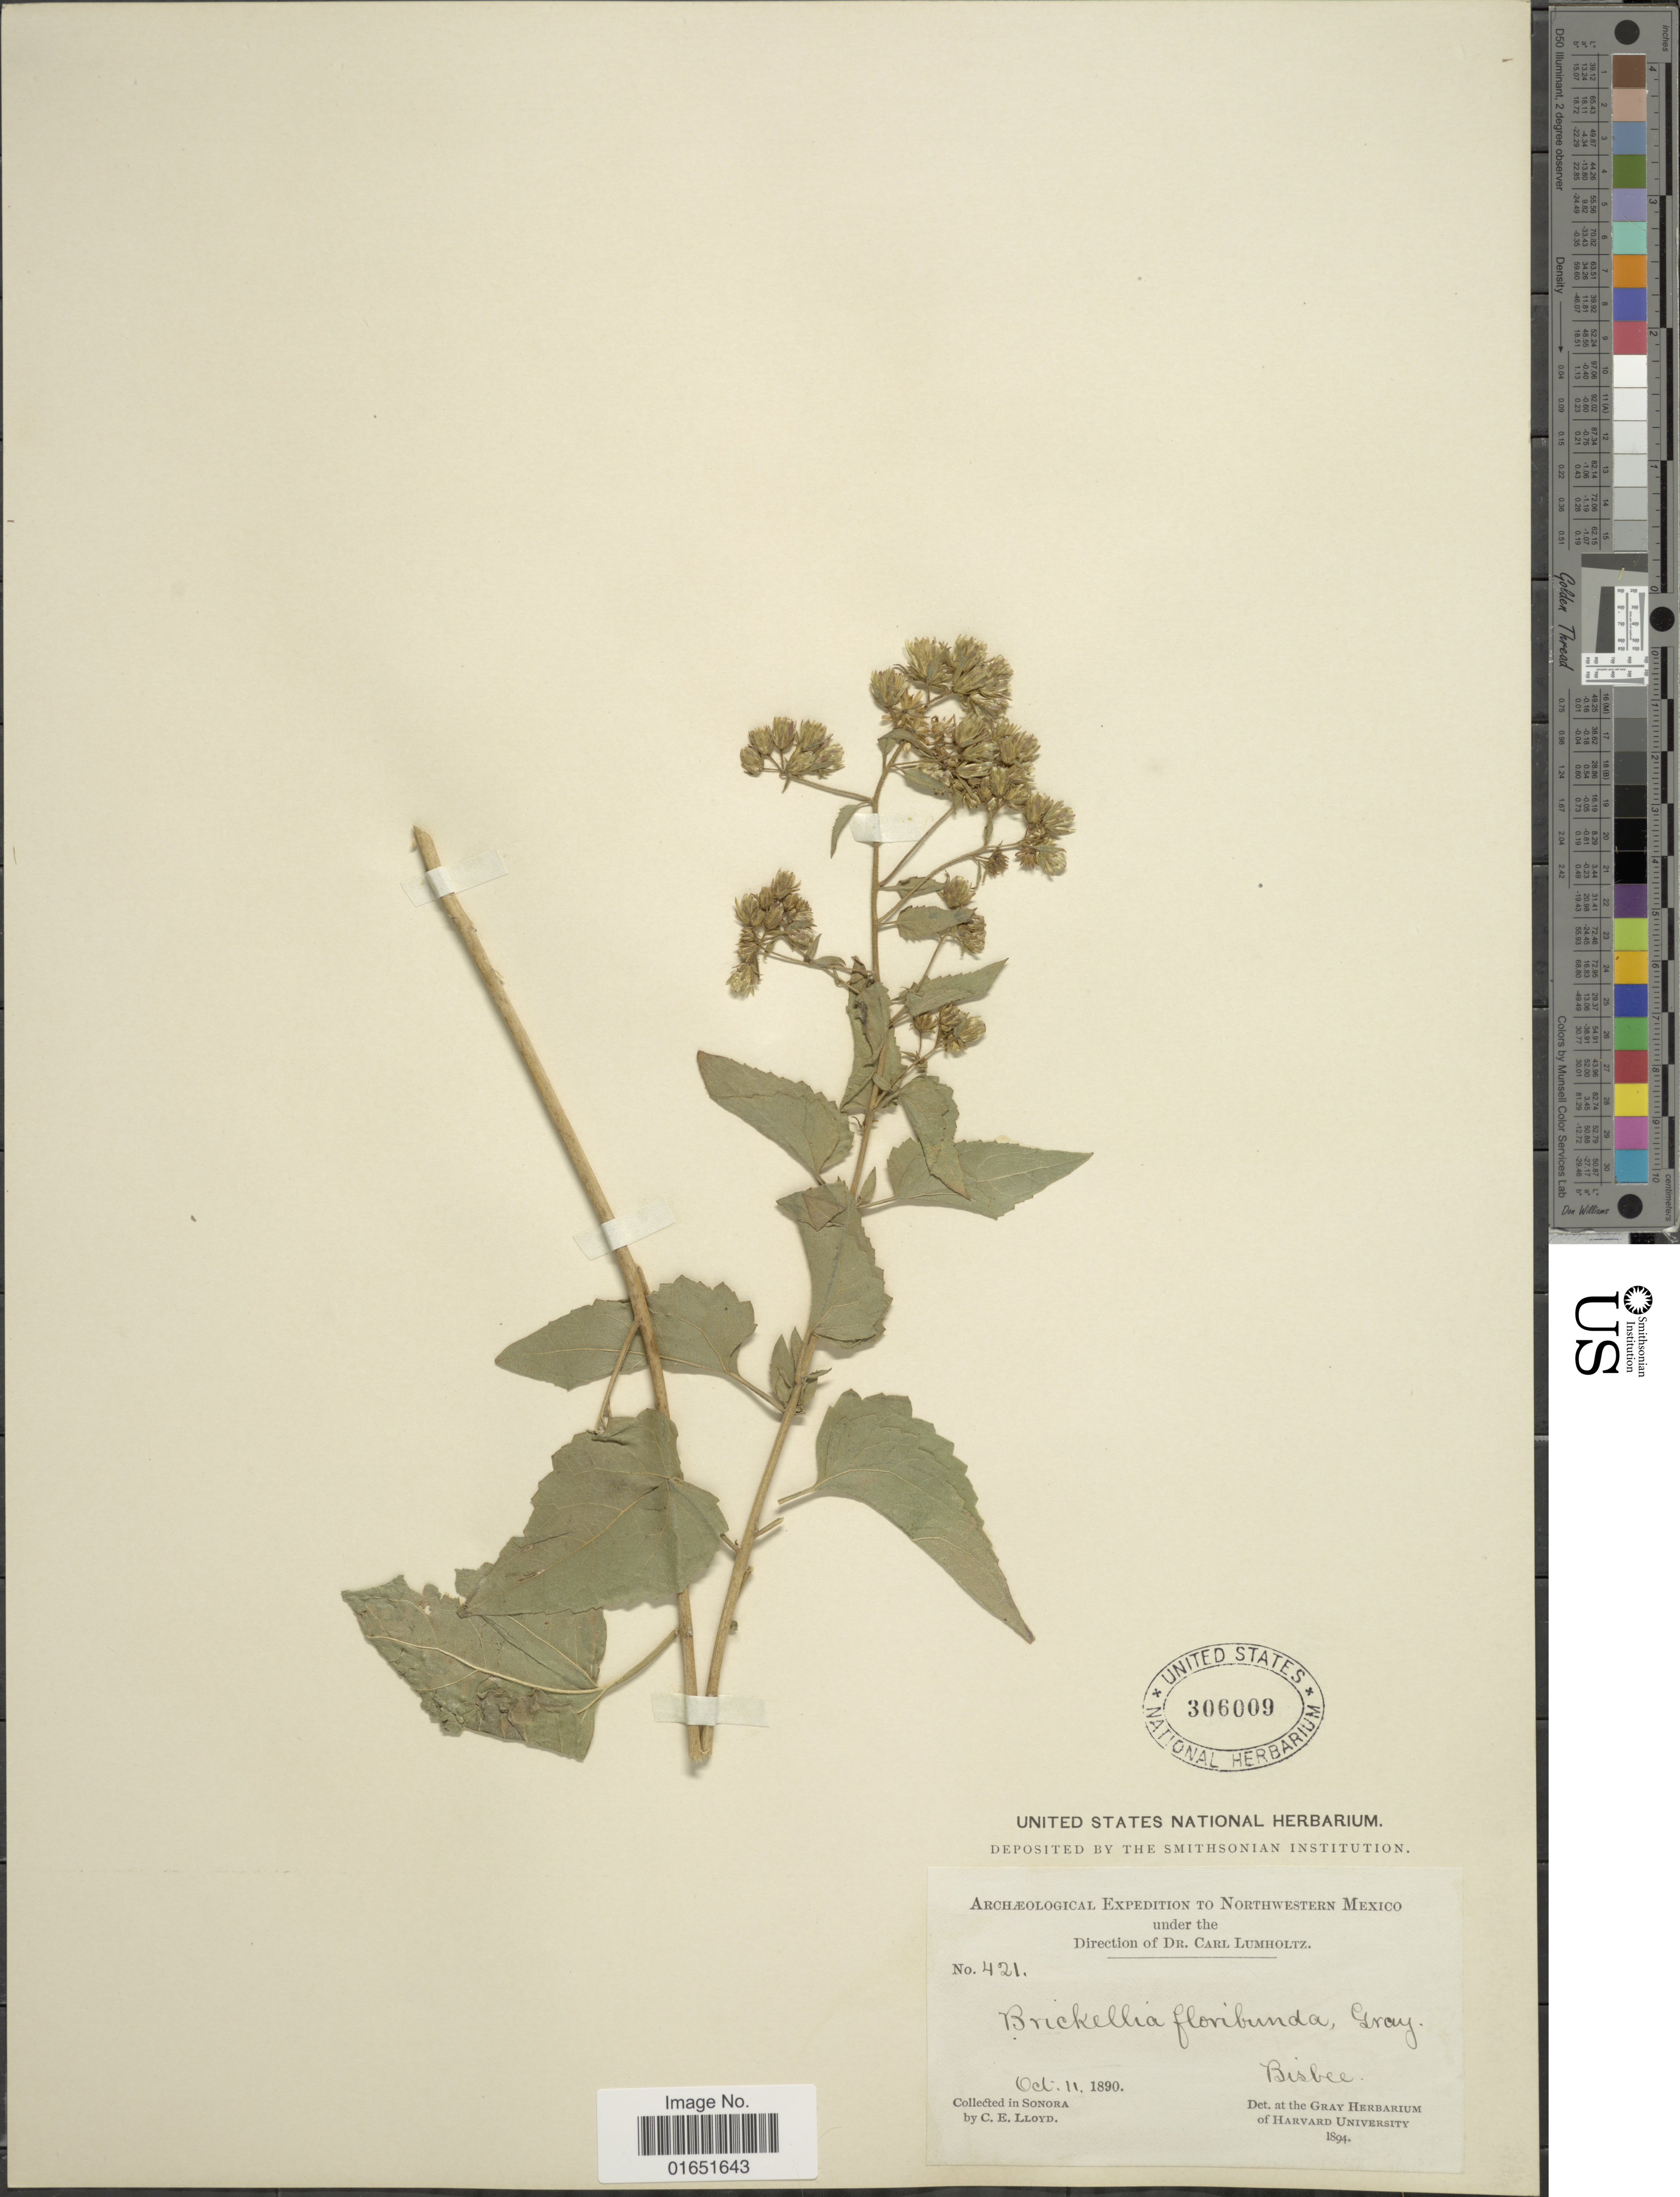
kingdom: Plantae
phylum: Tracheophyta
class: Magnoliopsida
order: Asterales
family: Asteraceae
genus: Brickellia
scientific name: Brickellia floribunda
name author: A. Gray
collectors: Lloyd, C. E.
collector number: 421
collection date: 1890-10-11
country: Mexico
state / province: Sonora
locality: Bisbee, Northwestern Mexico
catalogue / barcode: US 306009